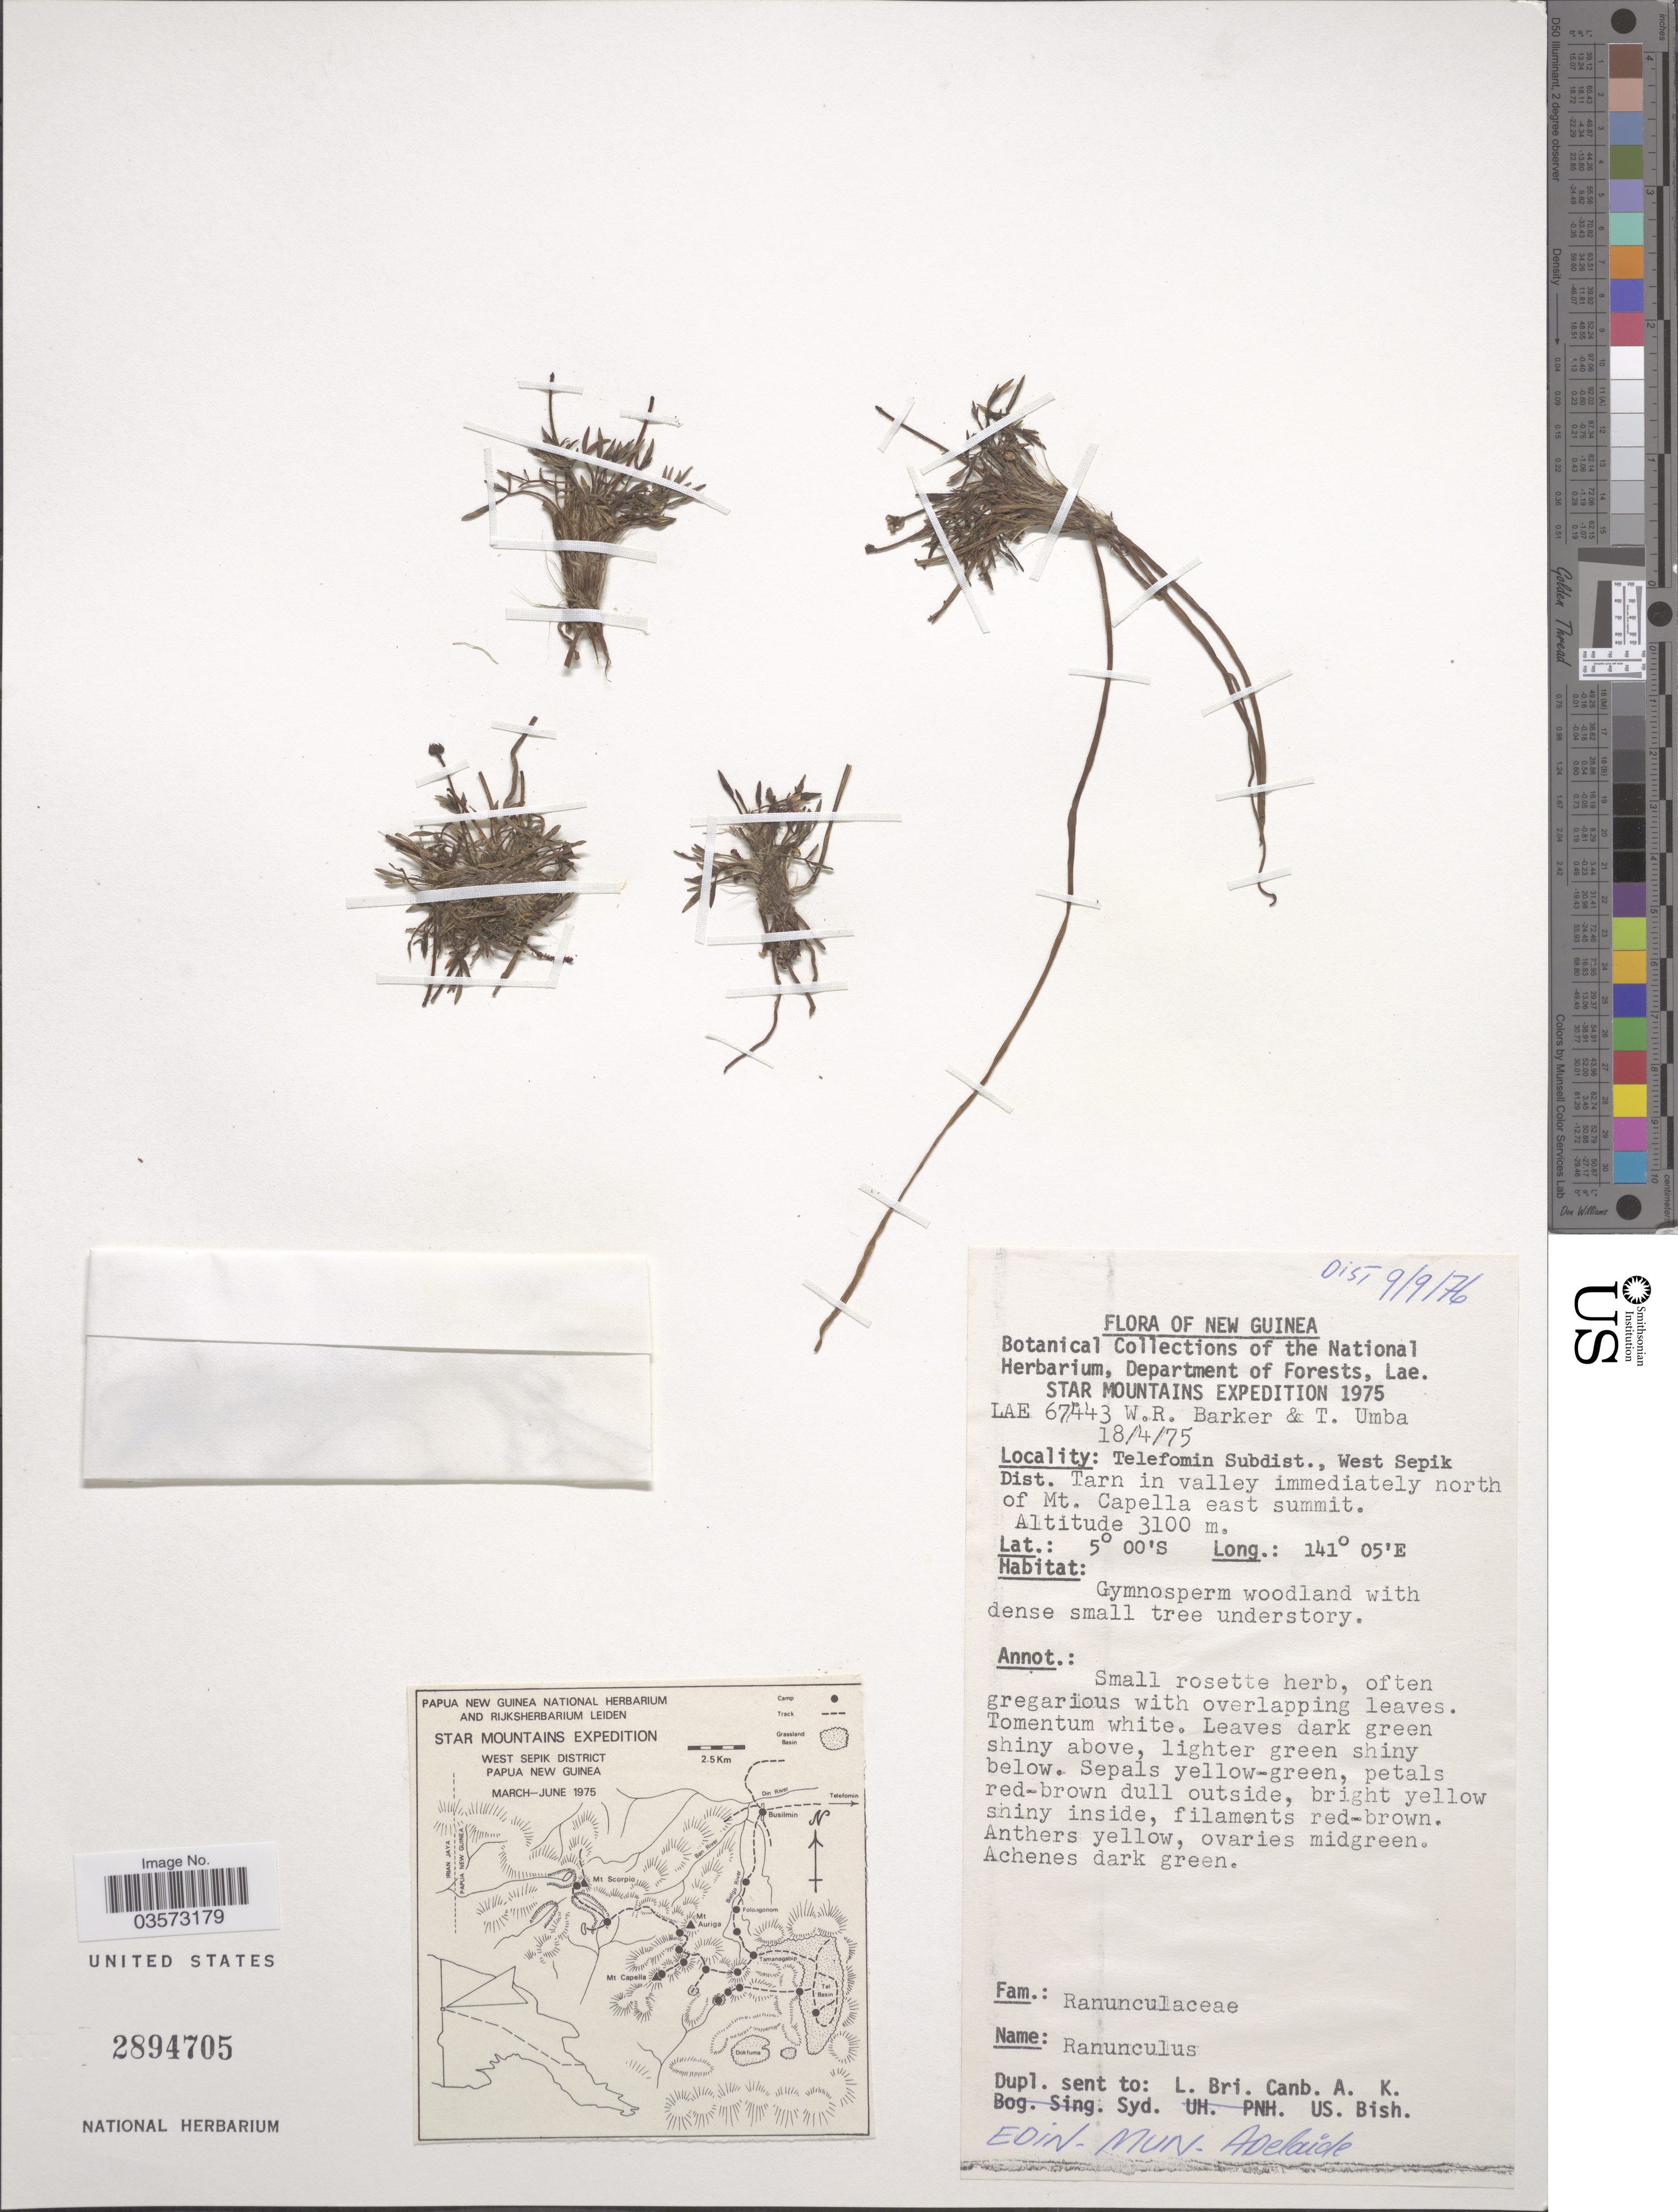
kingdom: Plantae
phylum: Tracheophyta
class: Magnoliopsida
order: Ranunculales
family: Ranunculaceae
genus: Ranunculus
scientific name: Ranunculus sp.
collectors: W. R. Barker & T. Umba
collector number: LAE67443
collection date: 1975-04-18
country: Papua New Guinea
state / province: Sandaun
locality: New Guinea. Telefomin Subdist., West Sepik Dist. Tarn in valley immediately north of Mt. Capella east summit.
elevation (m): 3100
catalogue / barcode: US 2894705